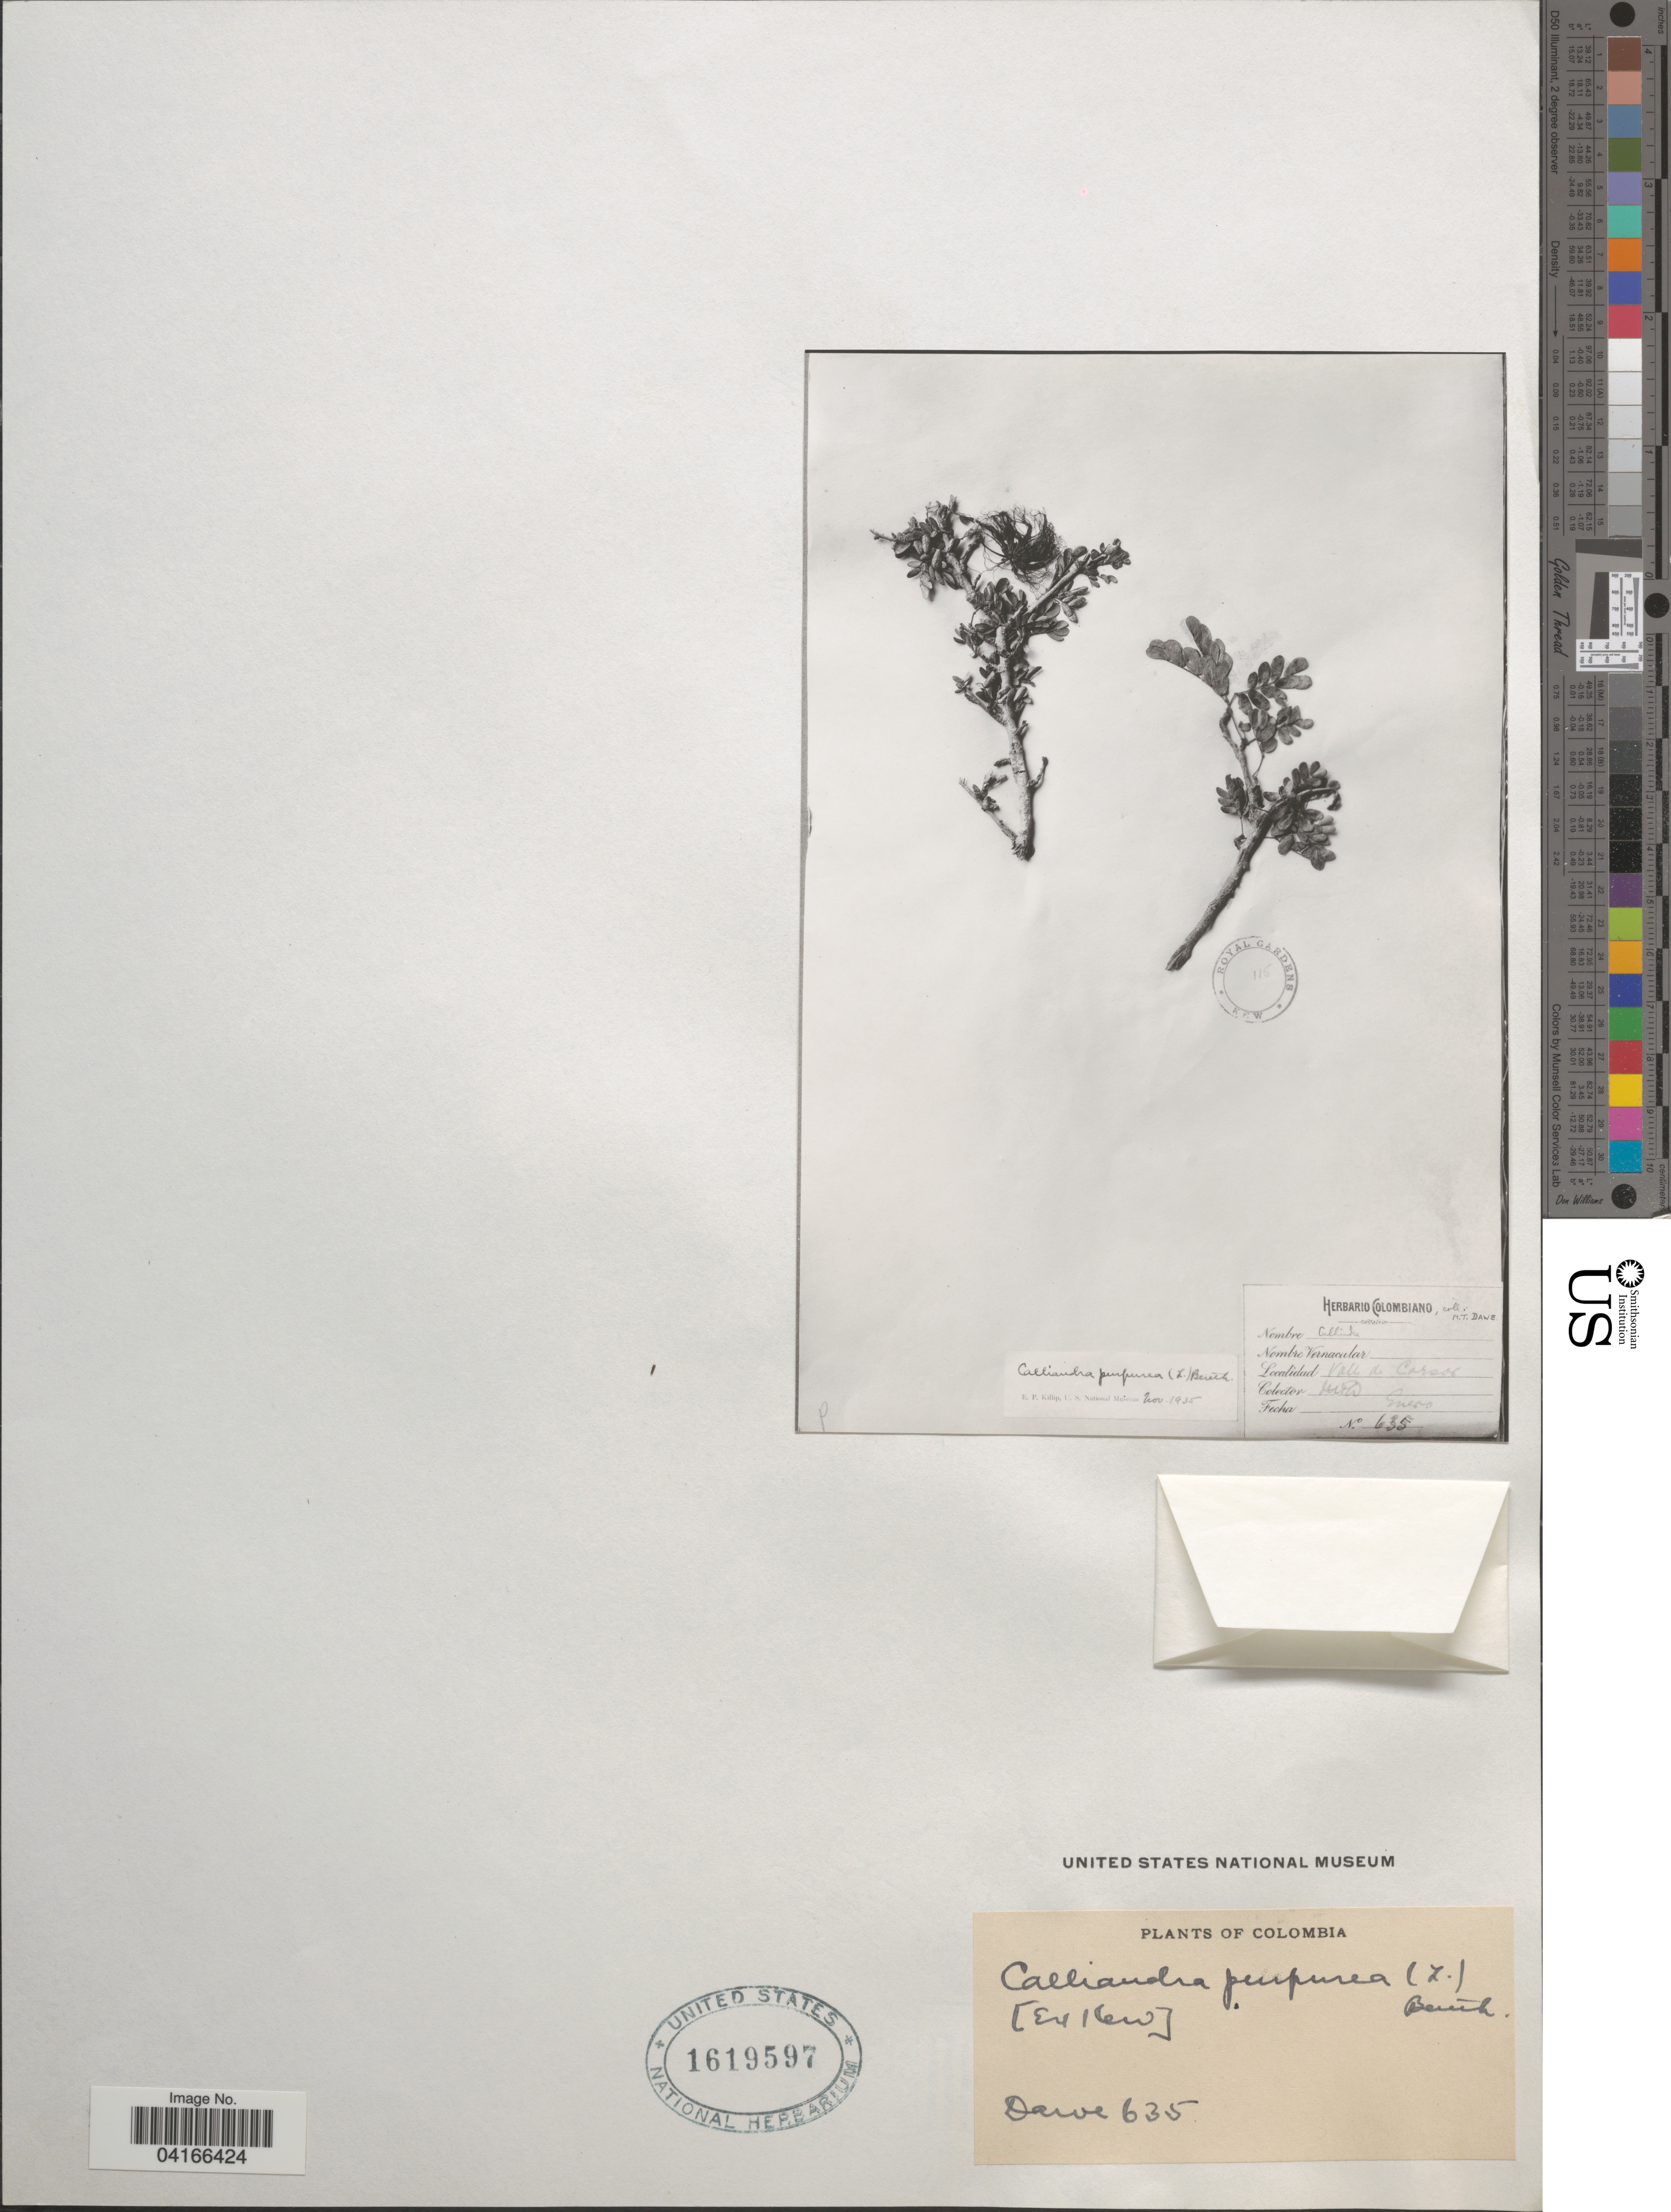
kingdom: Plantae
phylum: Tracheophyta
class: Magnoliopsida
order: Fabales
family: Fabaceae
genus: Calliandra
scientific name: Calliandra purpurea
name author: (L.) Benth.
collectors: M. T. Dawe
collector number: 635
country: Colombia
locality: Valle de Carado [interpreted].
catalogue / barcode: US 1619597